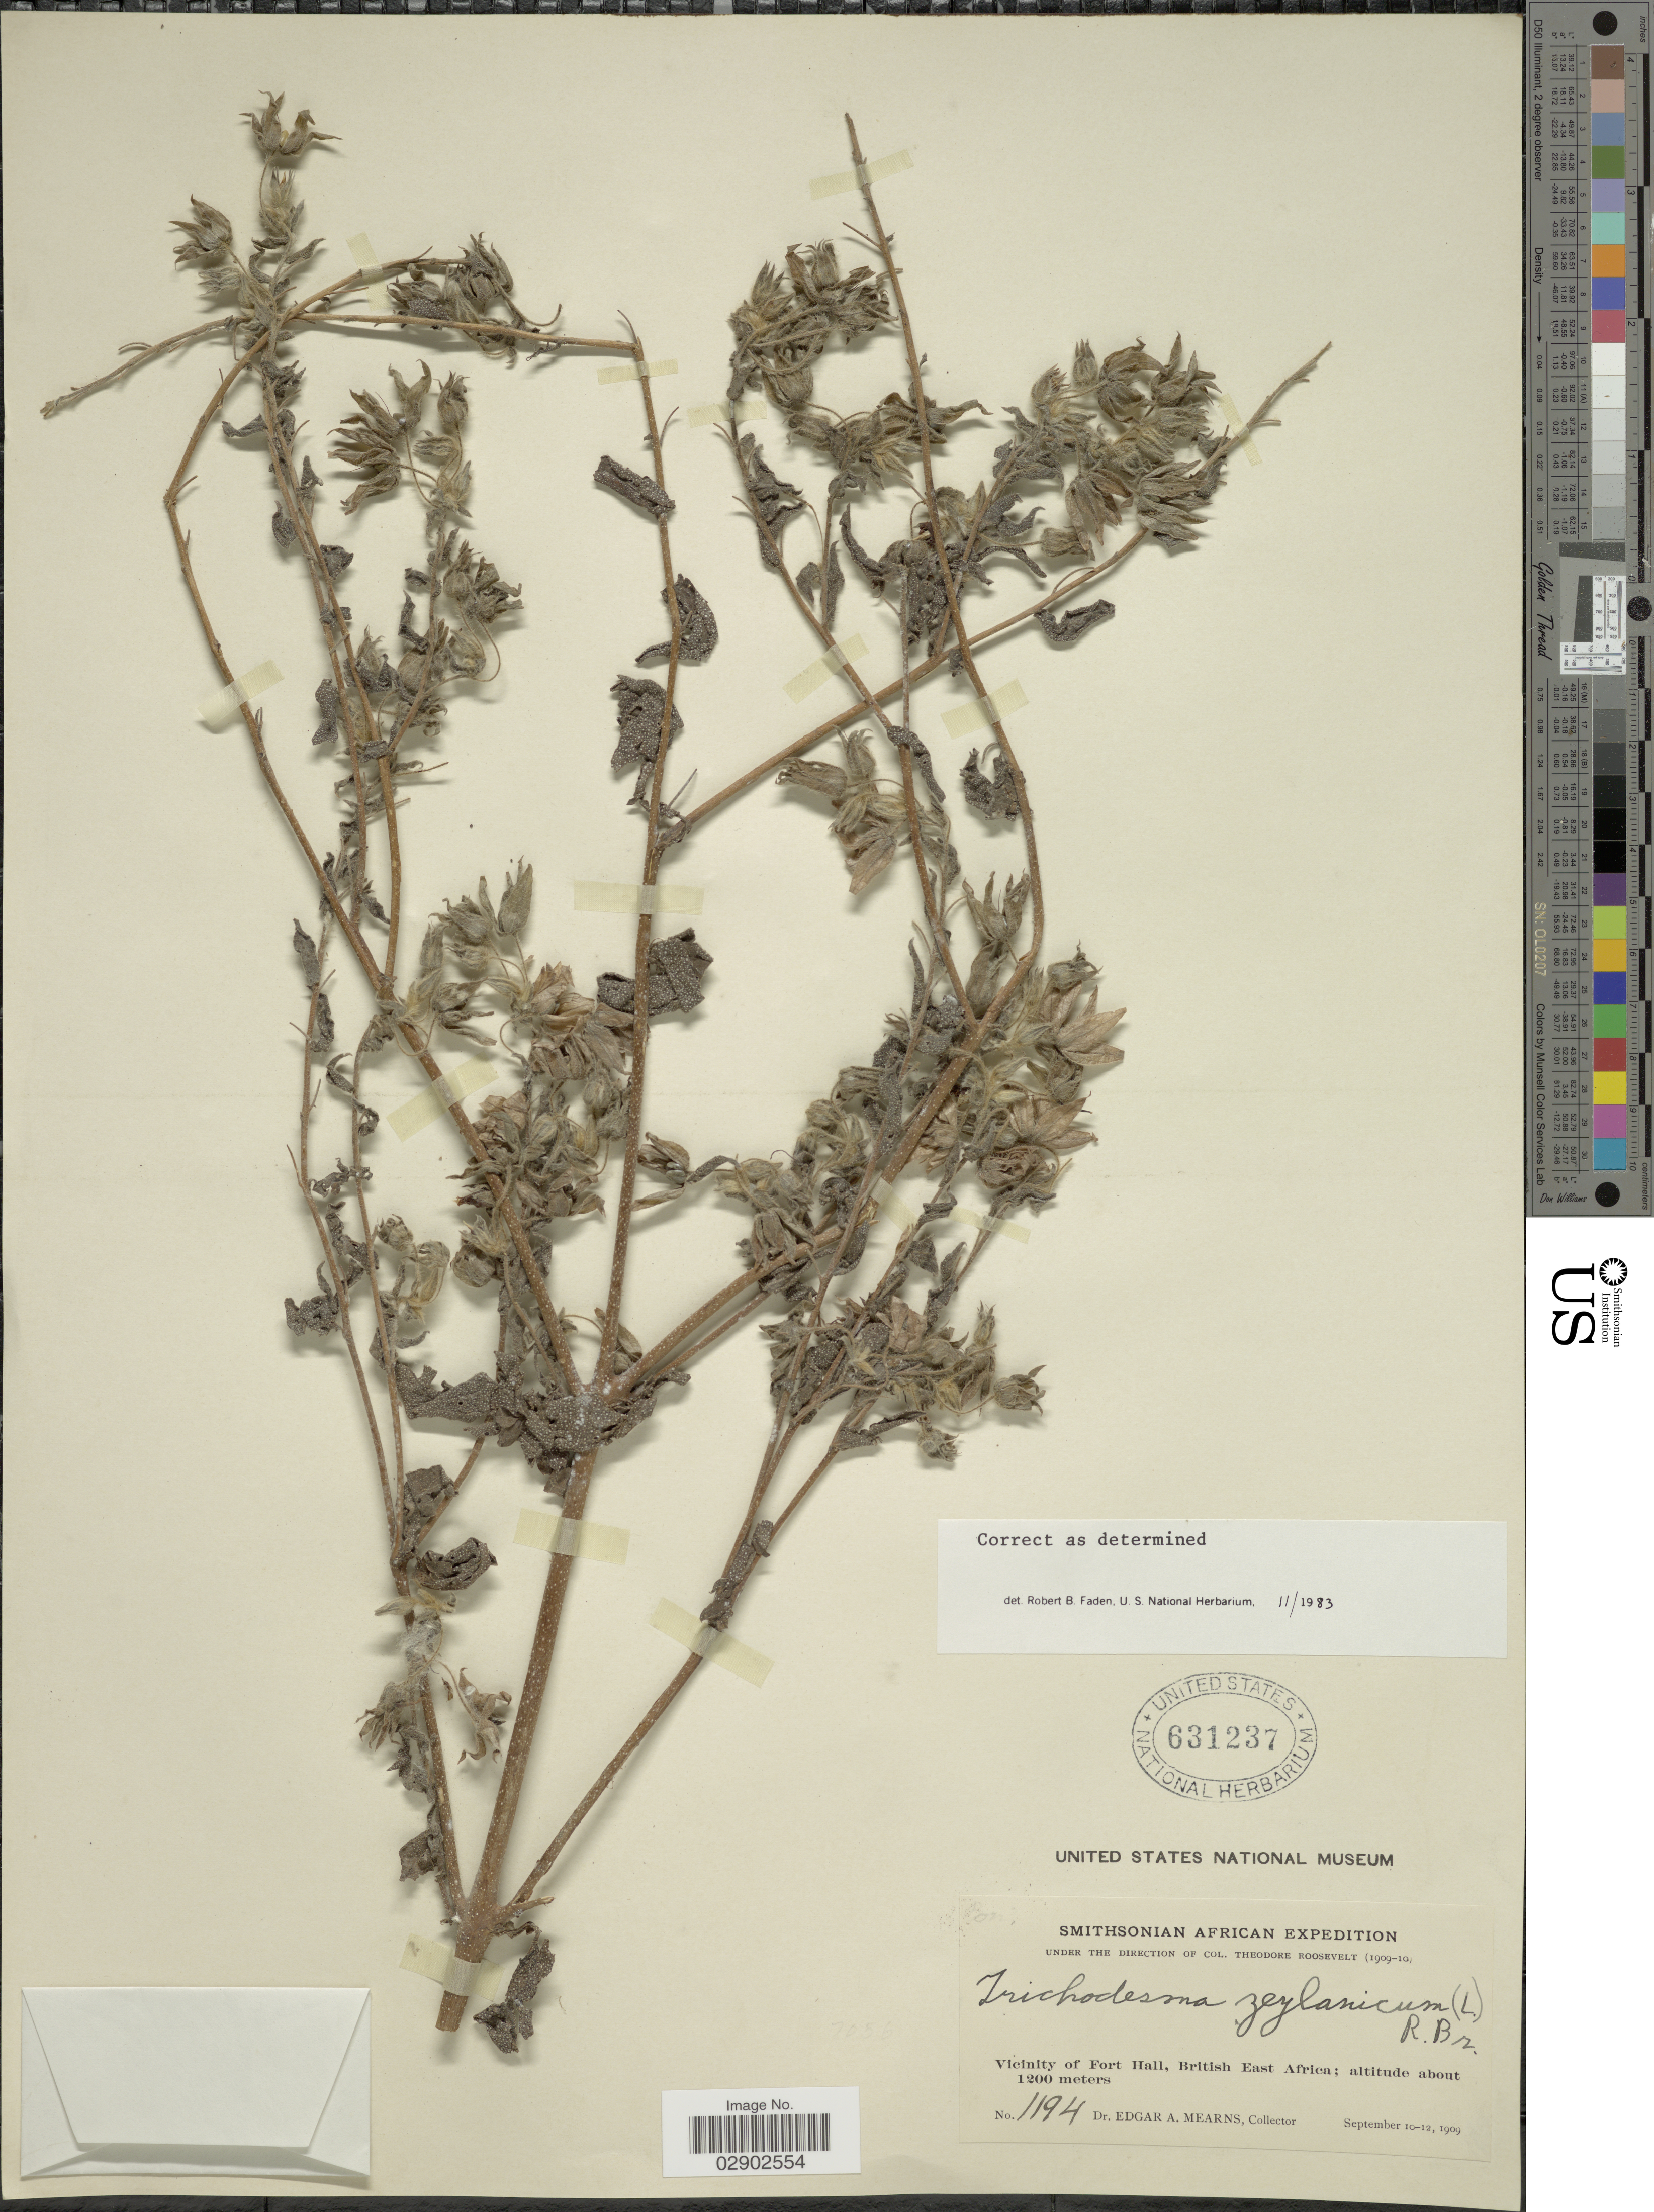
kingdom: Plantae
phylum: Tracheophyta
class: Magnoliopsida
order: Boraginales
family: Boraginaceae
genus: Trichodesma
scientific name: Trichodesma zeylanicum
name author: (Burm. f.) R. Br.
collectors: E. A. Mearns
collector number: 1194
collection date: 1909-09-10/1909-09-12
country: Kenya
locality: Vicinity of Fort Hall, British East Africa.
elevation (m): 1200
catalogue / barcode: US 631237